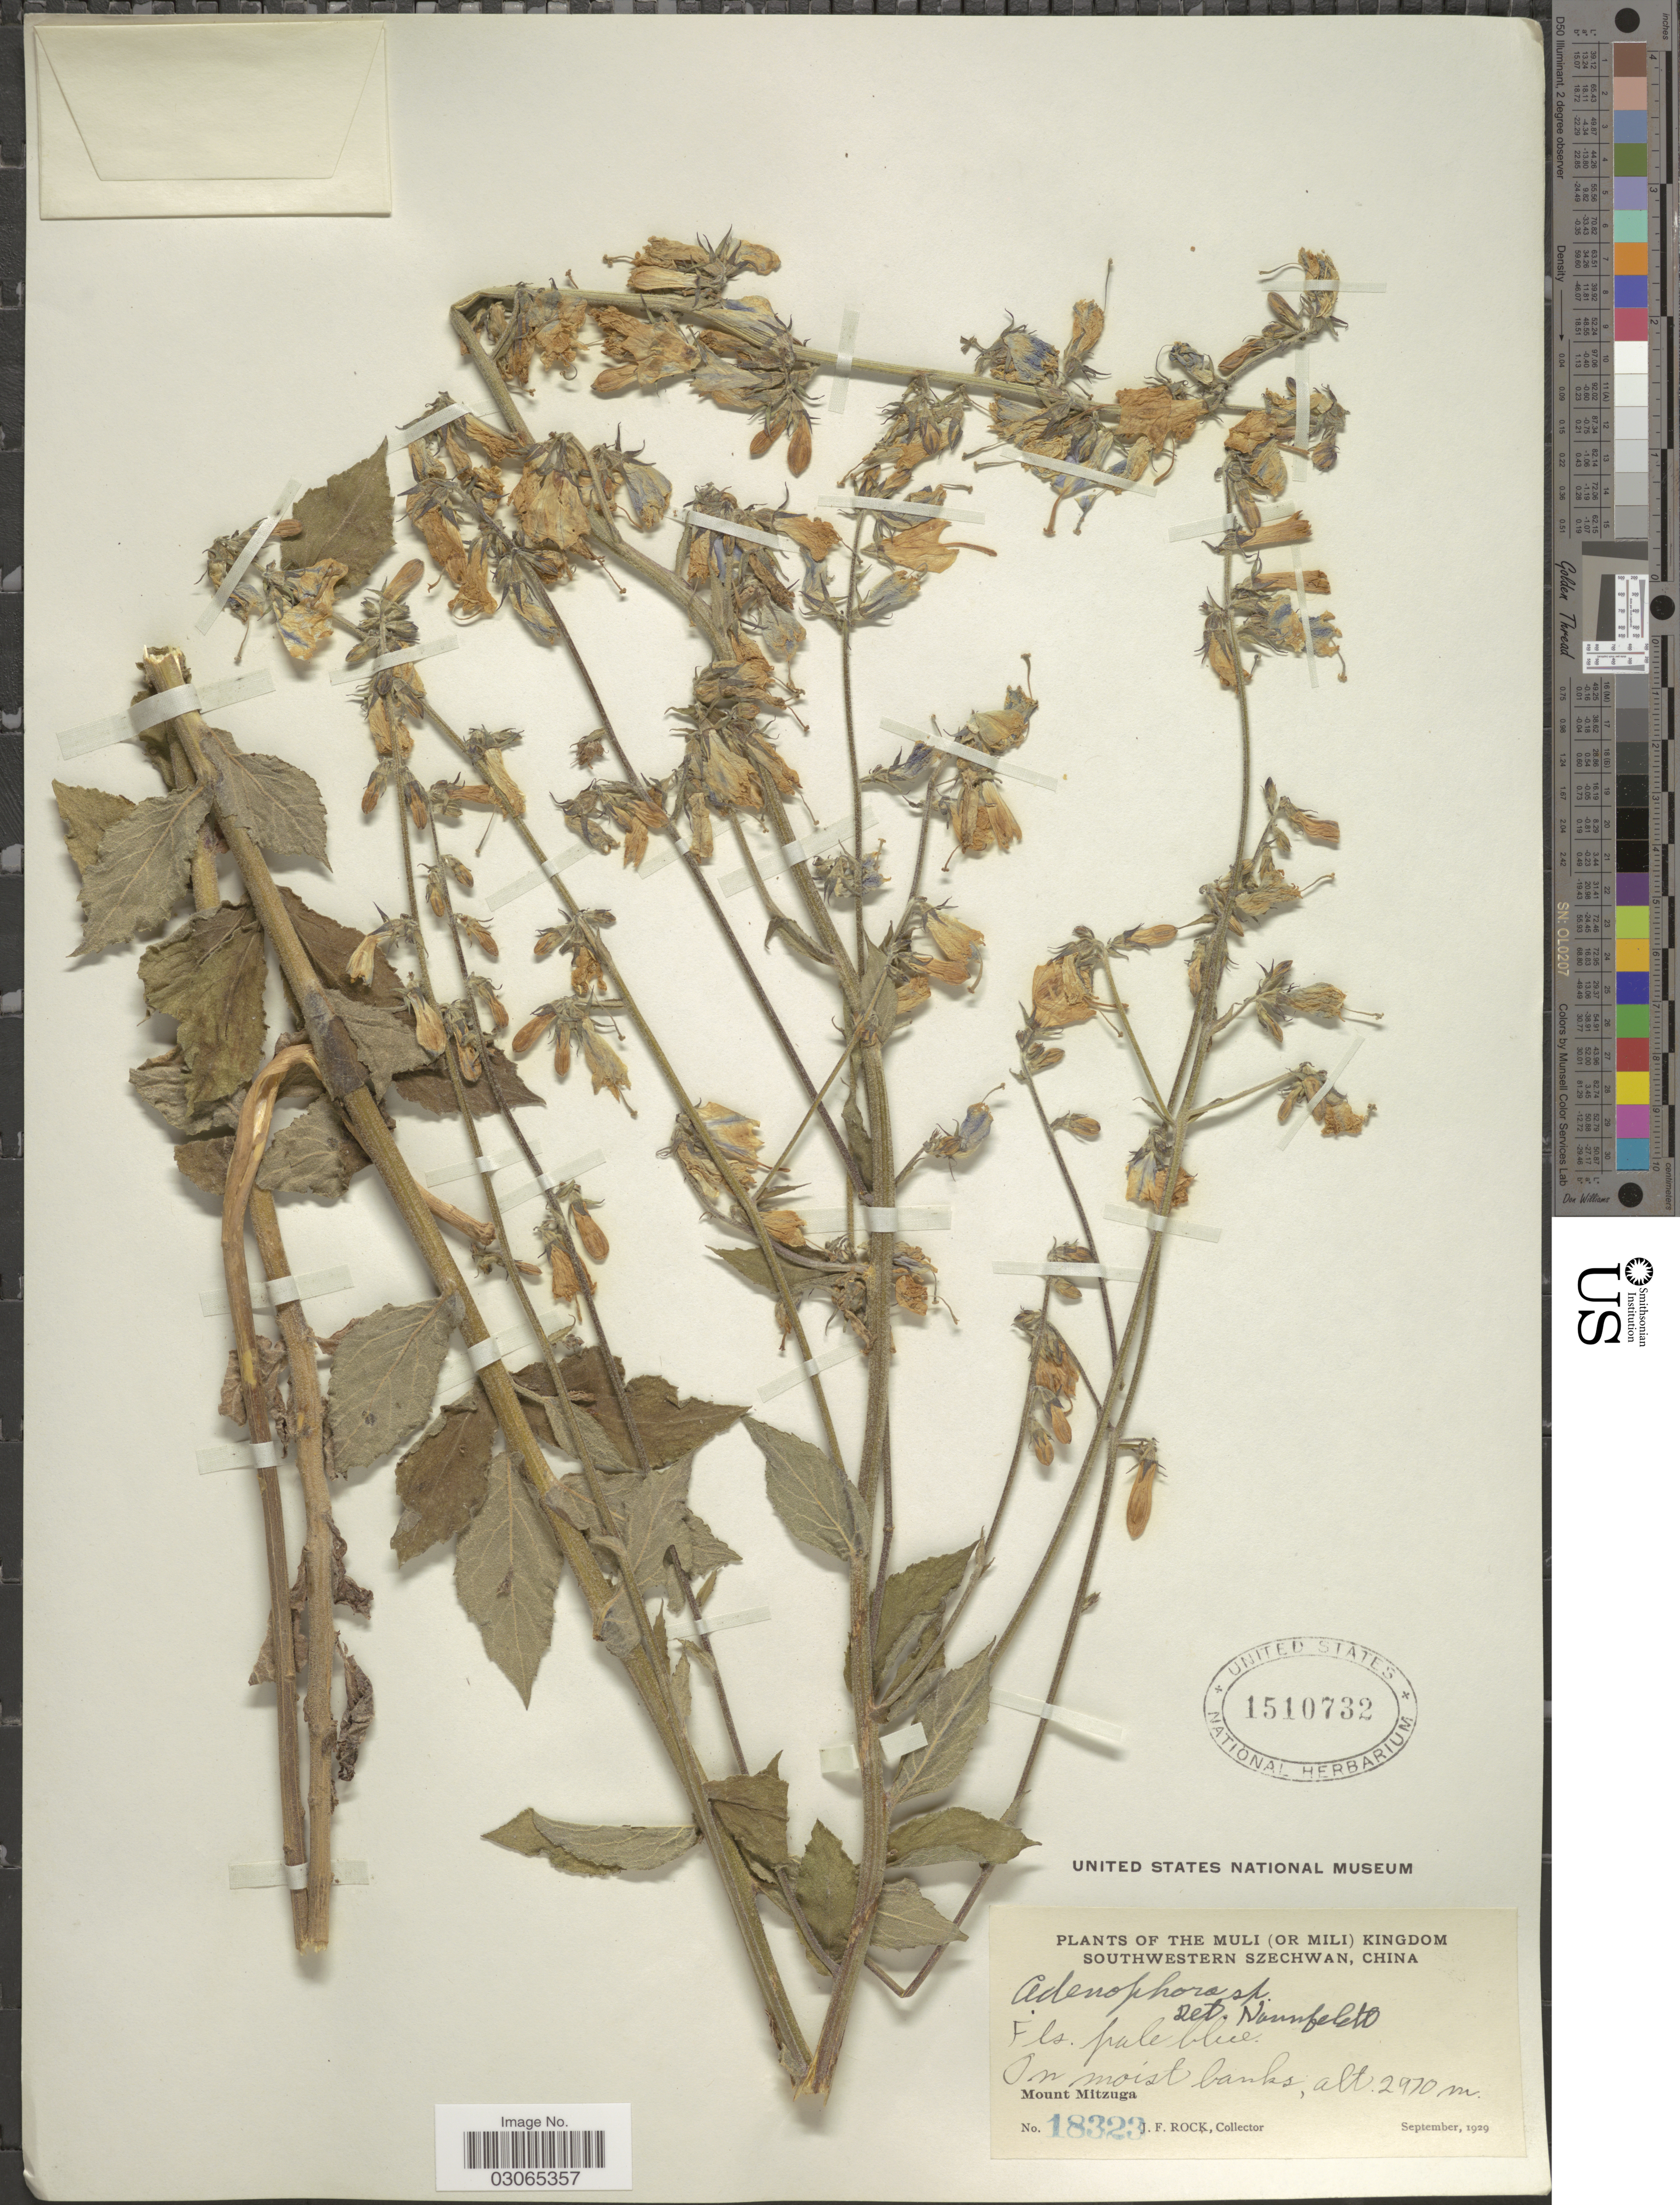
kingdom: Plantae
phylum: Tracheophyta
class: Magnoliopsida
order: Asterales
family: Campanulaceae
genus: Adenophora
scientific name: Adenophora sp.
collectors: J. Rock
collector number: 18329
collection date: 1929-09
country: China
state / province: Sichuan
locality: The Muli (or Mili) Kingdom. Southwestern Szechwan. Mount Mitzuga.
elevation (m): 2970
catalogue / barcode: US 1510732